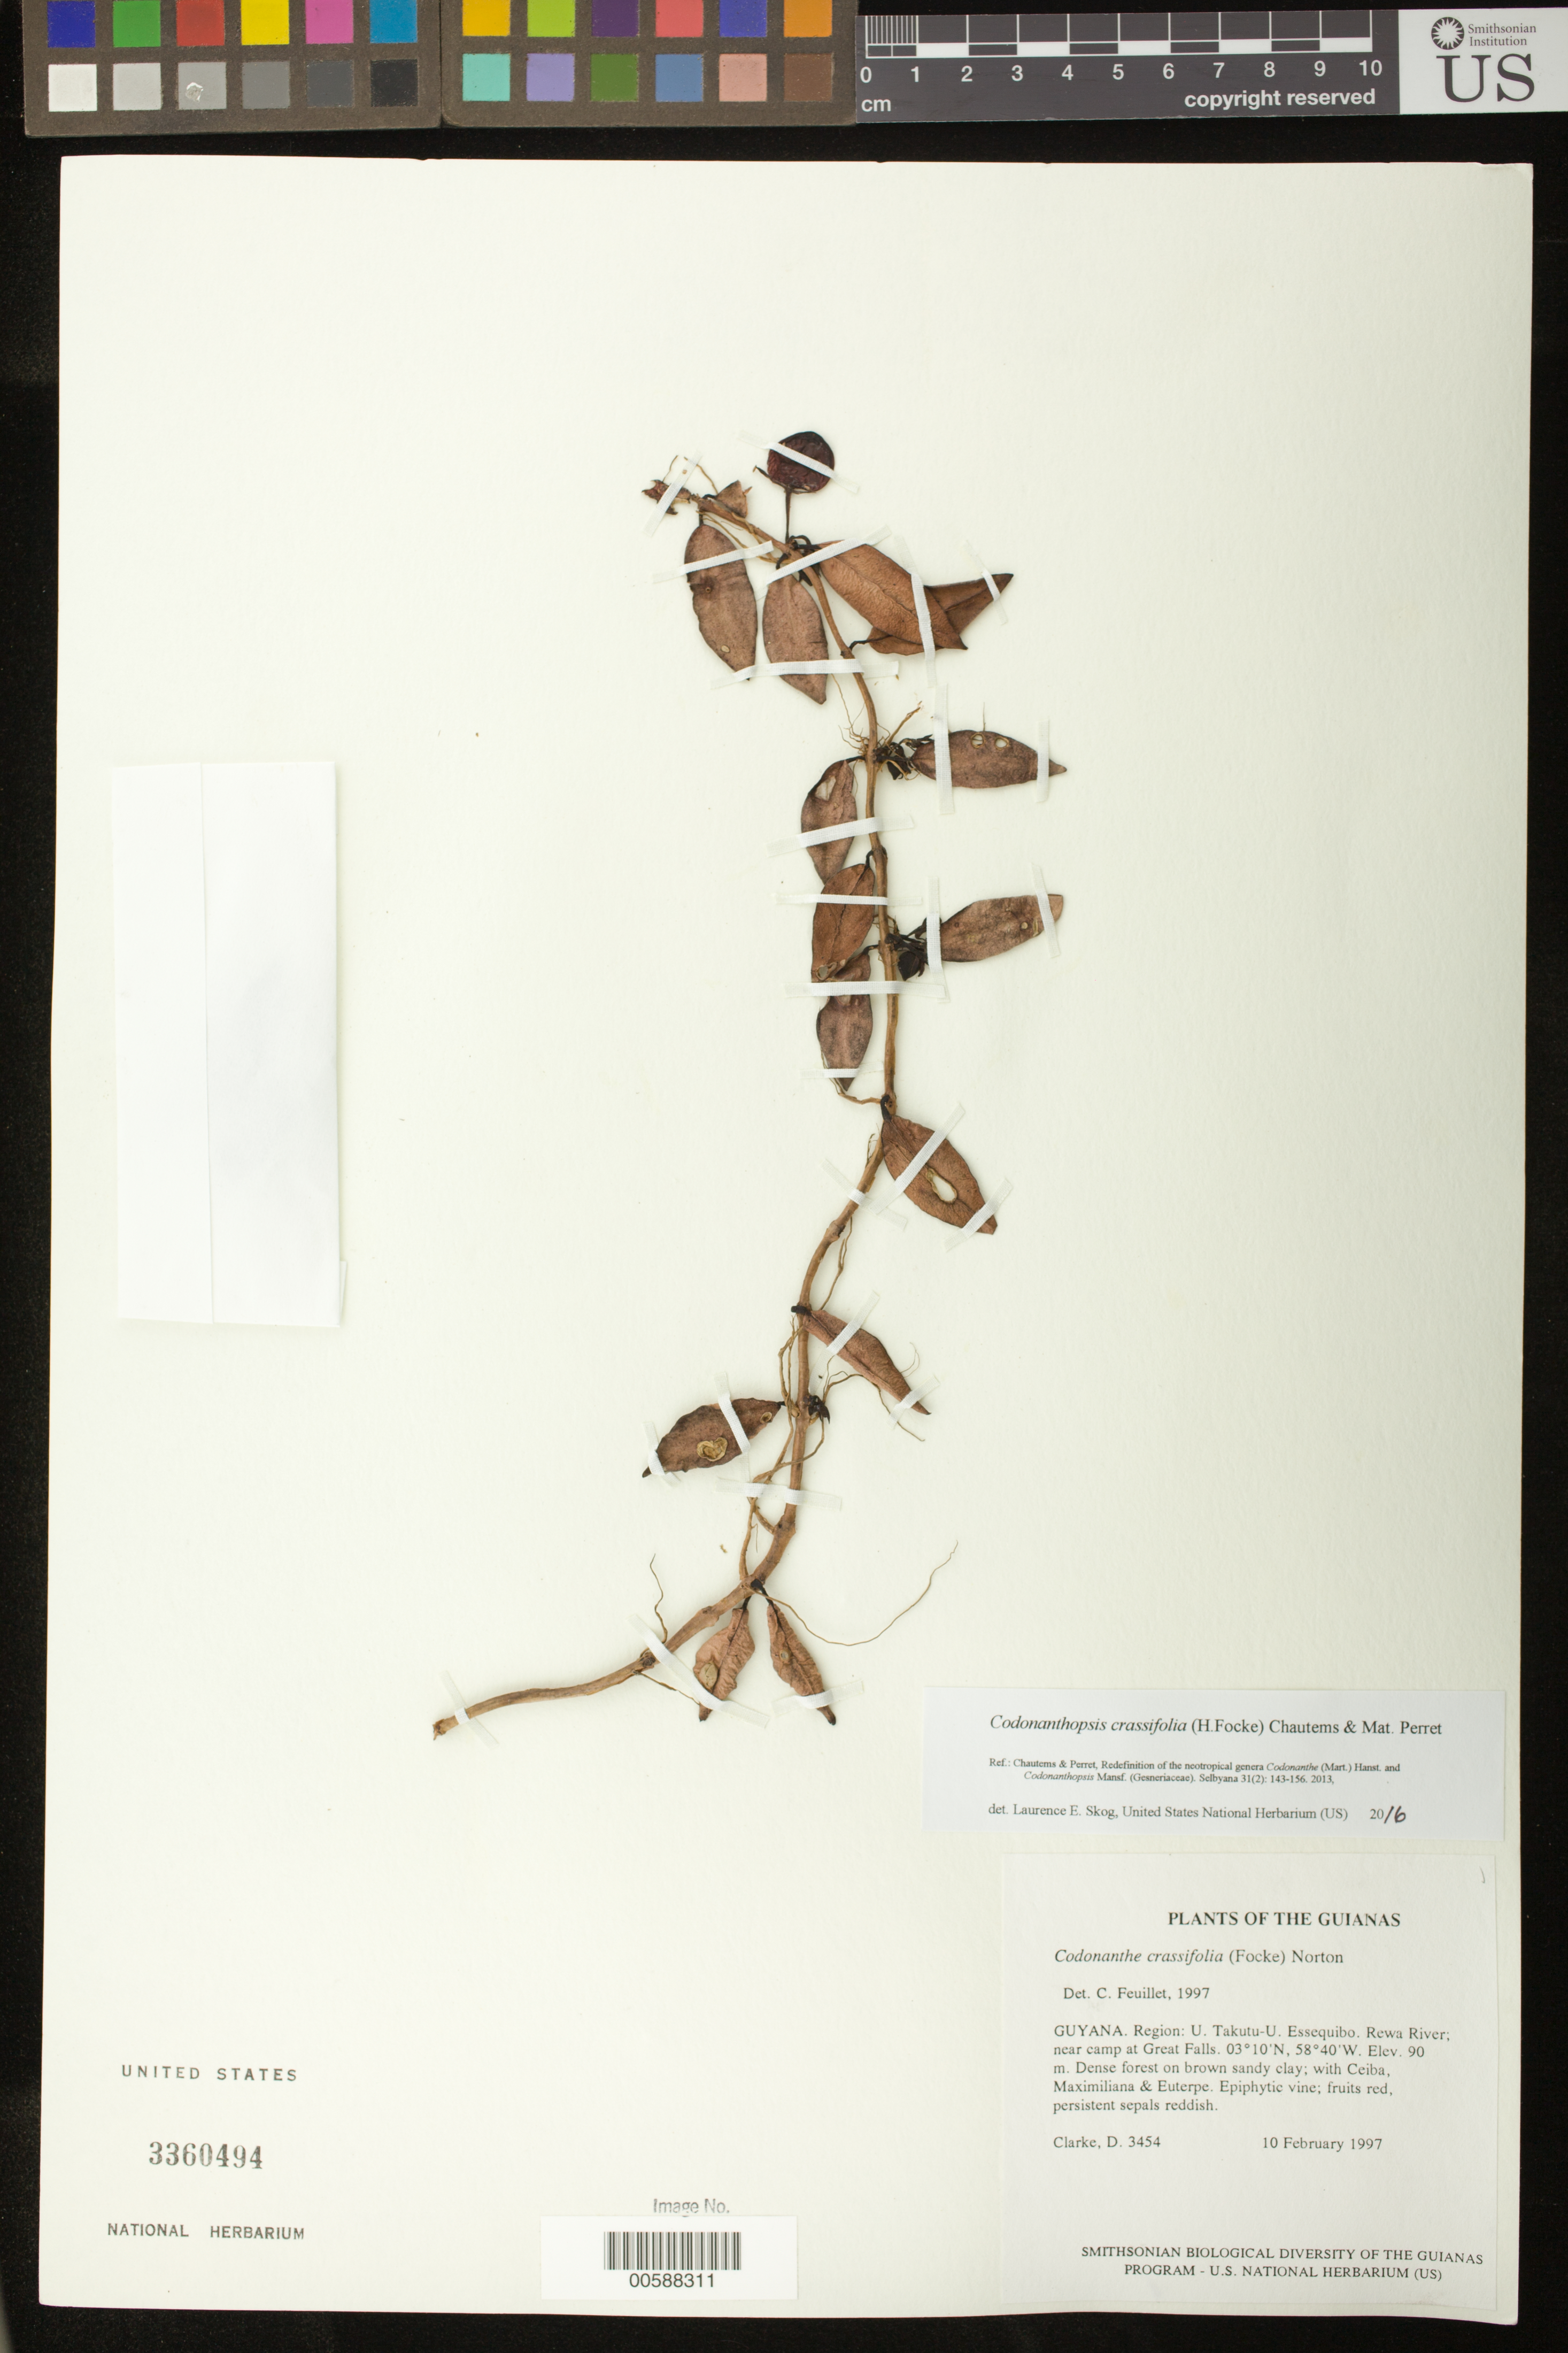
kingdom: Plantae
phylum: Tracheophyta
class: Magnoliopsida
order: Lamiales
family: Gesneriaceae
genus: Codonanthopsis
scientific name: Codonanthopsis crassifolia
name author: (H. Focke) Chautems & Mat.Perret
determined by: Skog, Laurence E.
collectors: H. D. Clarke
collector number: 3454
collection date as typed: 10 Feb 1997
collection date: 1997-02-10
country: Guyana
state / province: U. Takutu-U. Essequibo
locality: Rewa River; near camp at Great Falls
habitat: Dense forest on brown sandy clay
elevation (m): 90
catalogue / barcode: US 3360494